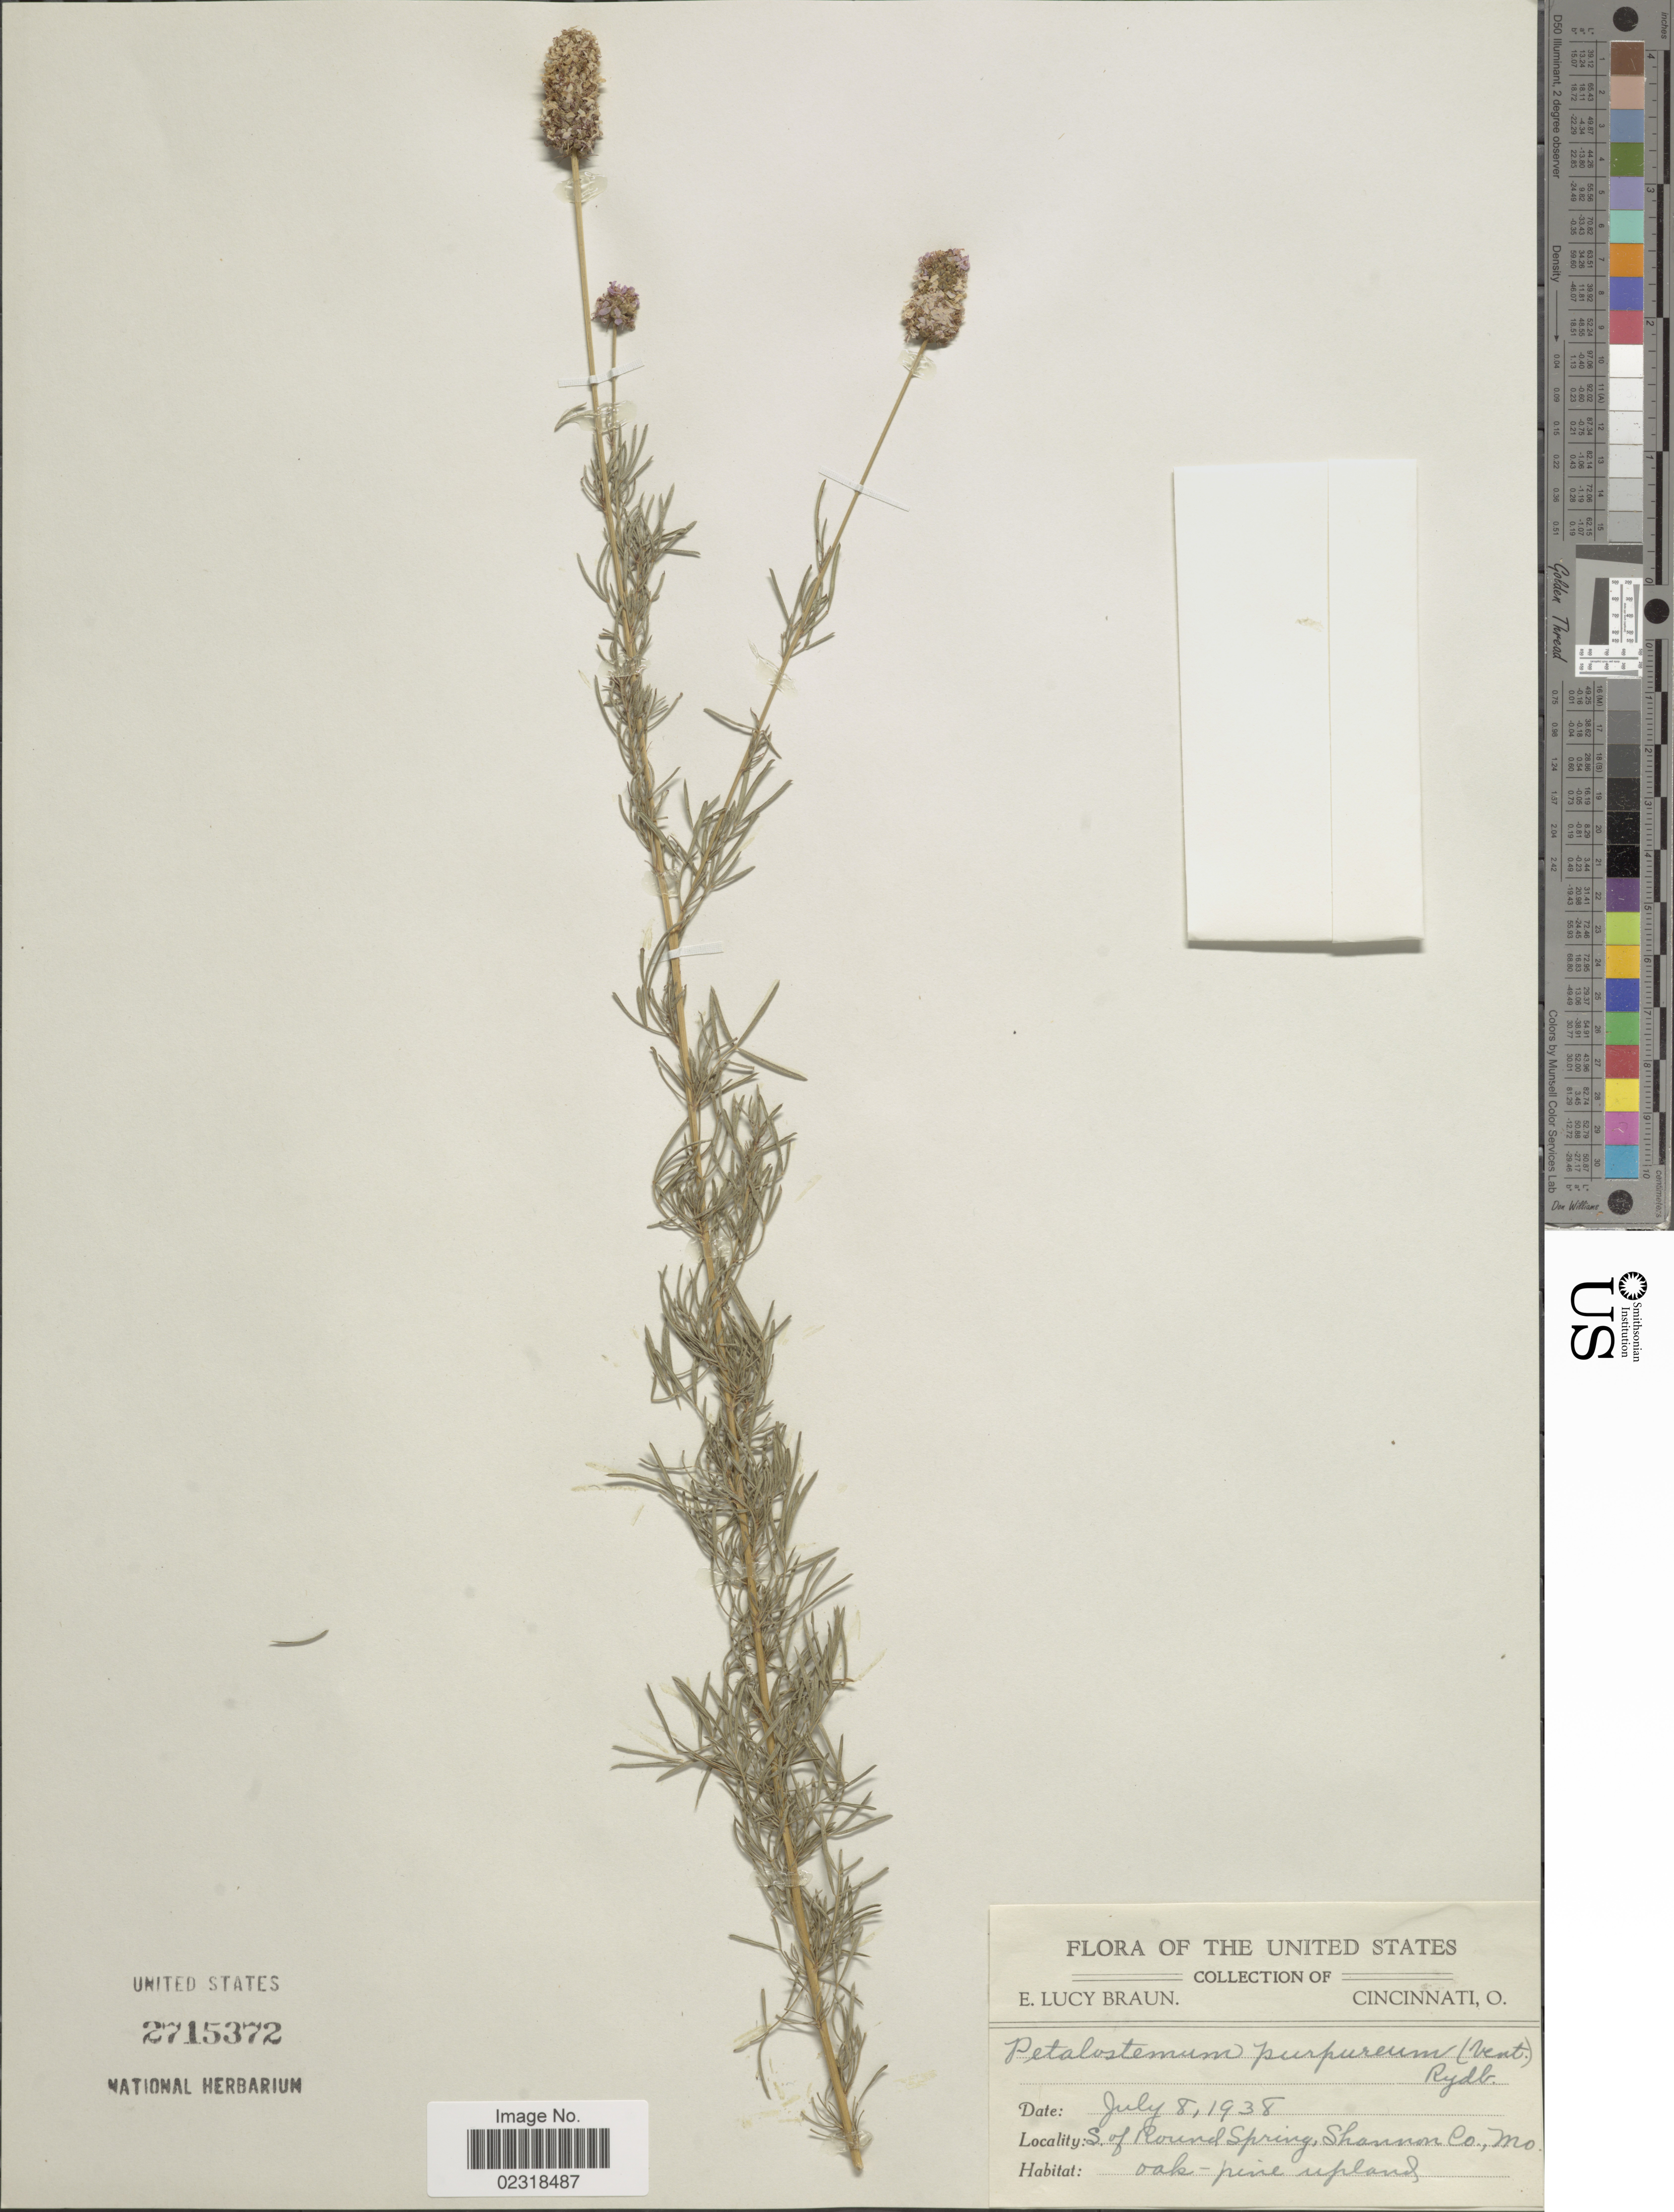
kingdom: Plantae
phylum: Tracheophyta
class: Magnoliopsida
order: Fabales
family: Fabaceae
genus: Dalea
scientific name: Dalea purpurea var. purpurea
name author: Vent.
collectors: E. L. Braun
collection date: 1938-07-08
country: United States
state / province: Missouri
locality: S of Round Spring, Shannon Co., Mo.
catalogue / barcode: US 2715372